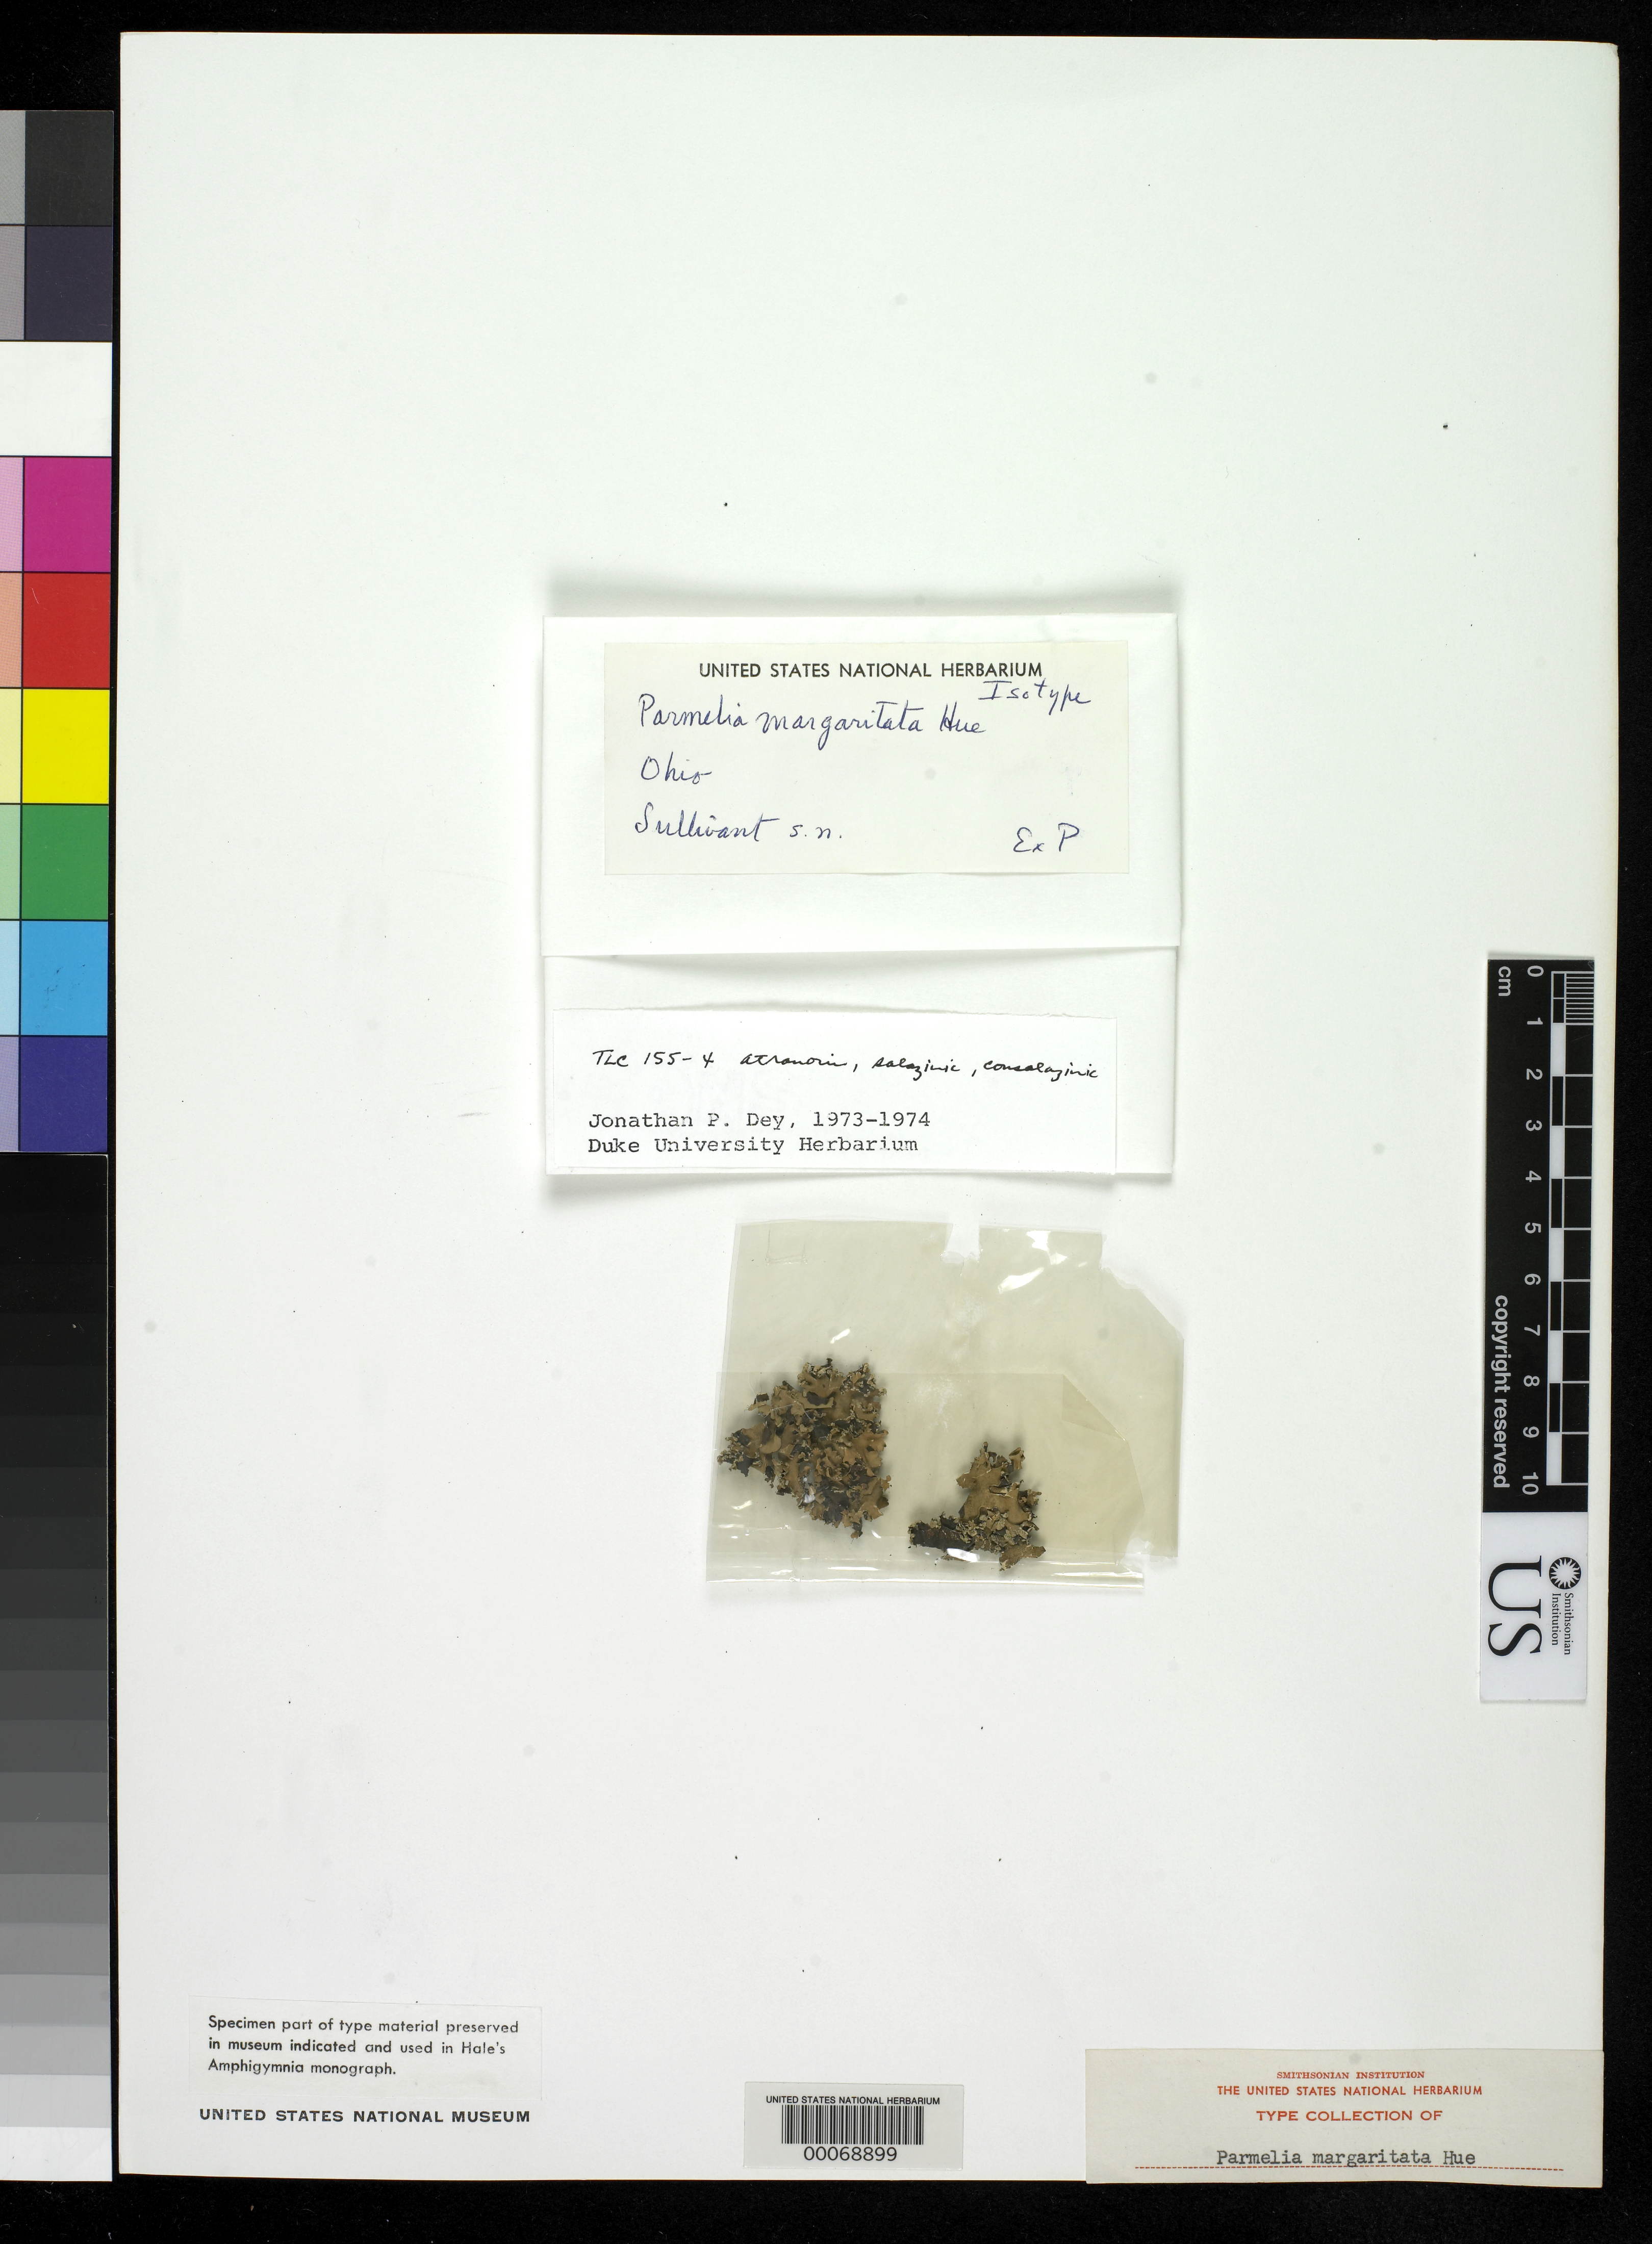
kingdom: Fungi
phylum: Ascomycota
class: Lecanoromycetes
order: Lecanorales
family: Parmeliaceae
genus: Parmelia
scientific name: Parmelia margaritata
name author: Hue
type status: Isotype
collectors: W. Sullivant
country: United States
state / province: Ohio